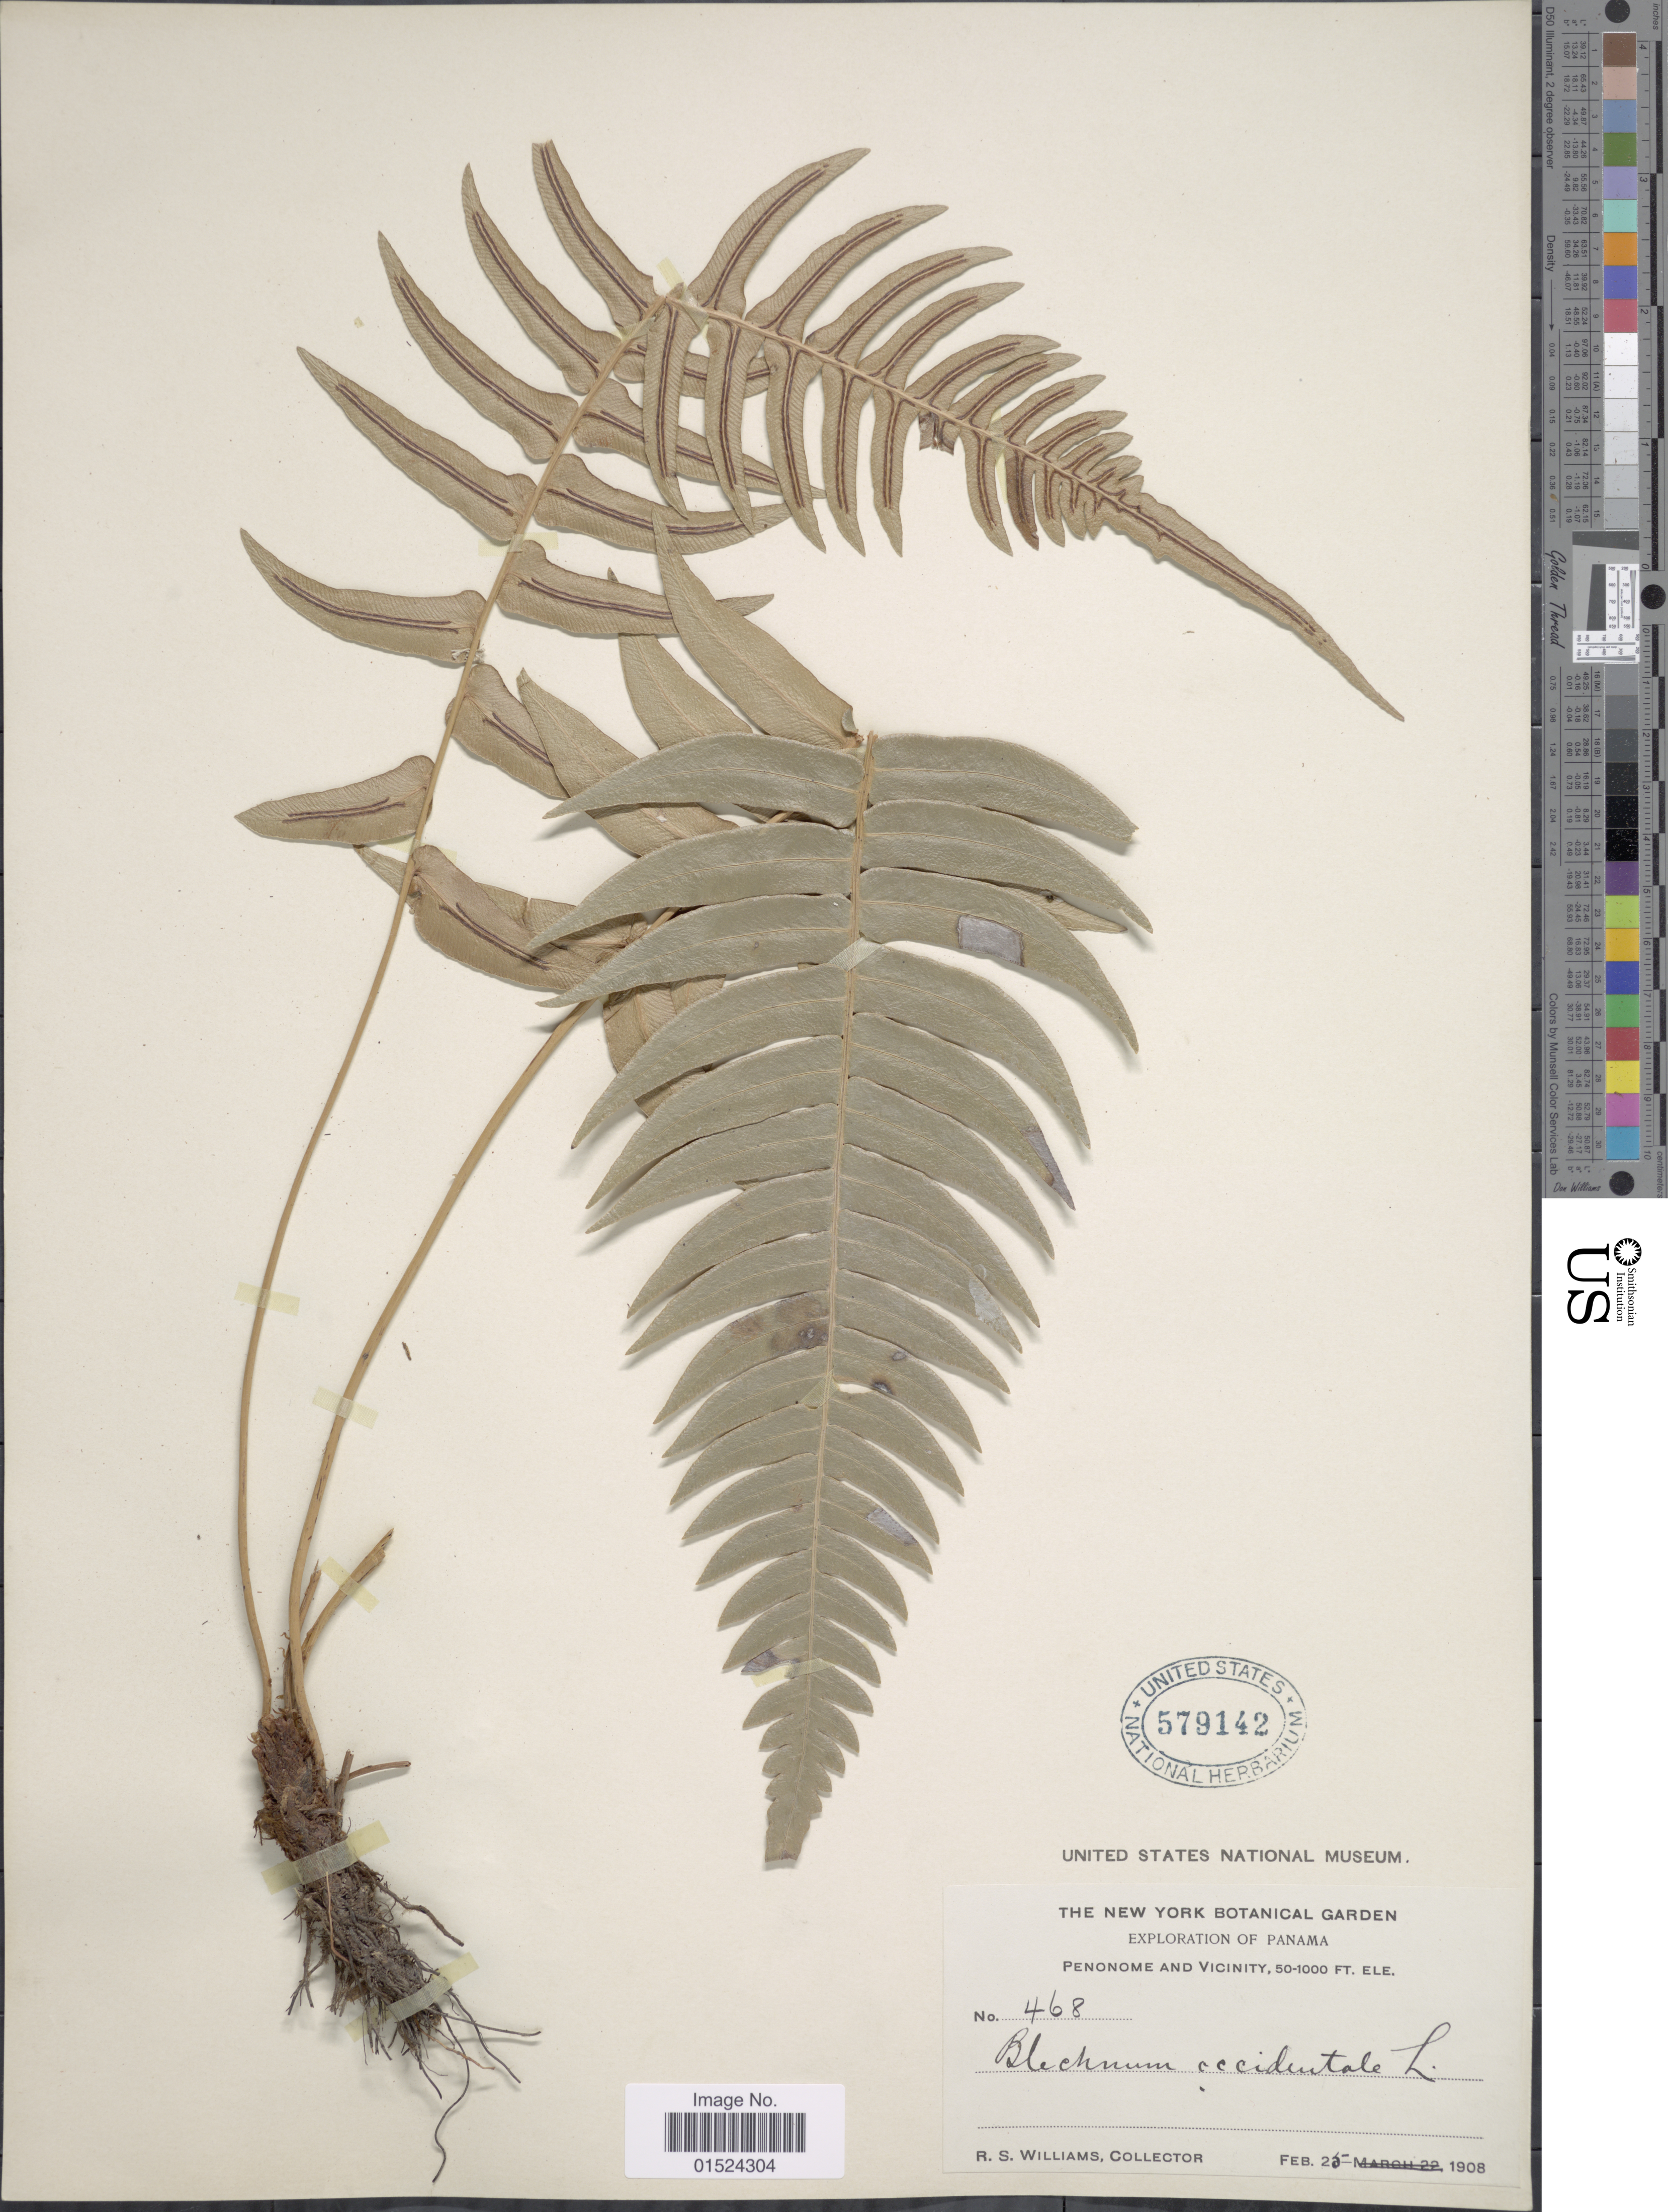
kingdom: Plantae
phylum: Tracheophyta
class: Polypodiopsida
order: Polypodiales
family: Blechnaceae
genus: Blechnum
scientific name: Blechnum occidentale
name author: L.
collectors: R. S. Williams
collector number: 468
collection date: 1908-02-25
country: Panama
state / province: Panamá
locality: Penonome and vicinity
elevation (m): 15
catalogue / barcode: US 579142